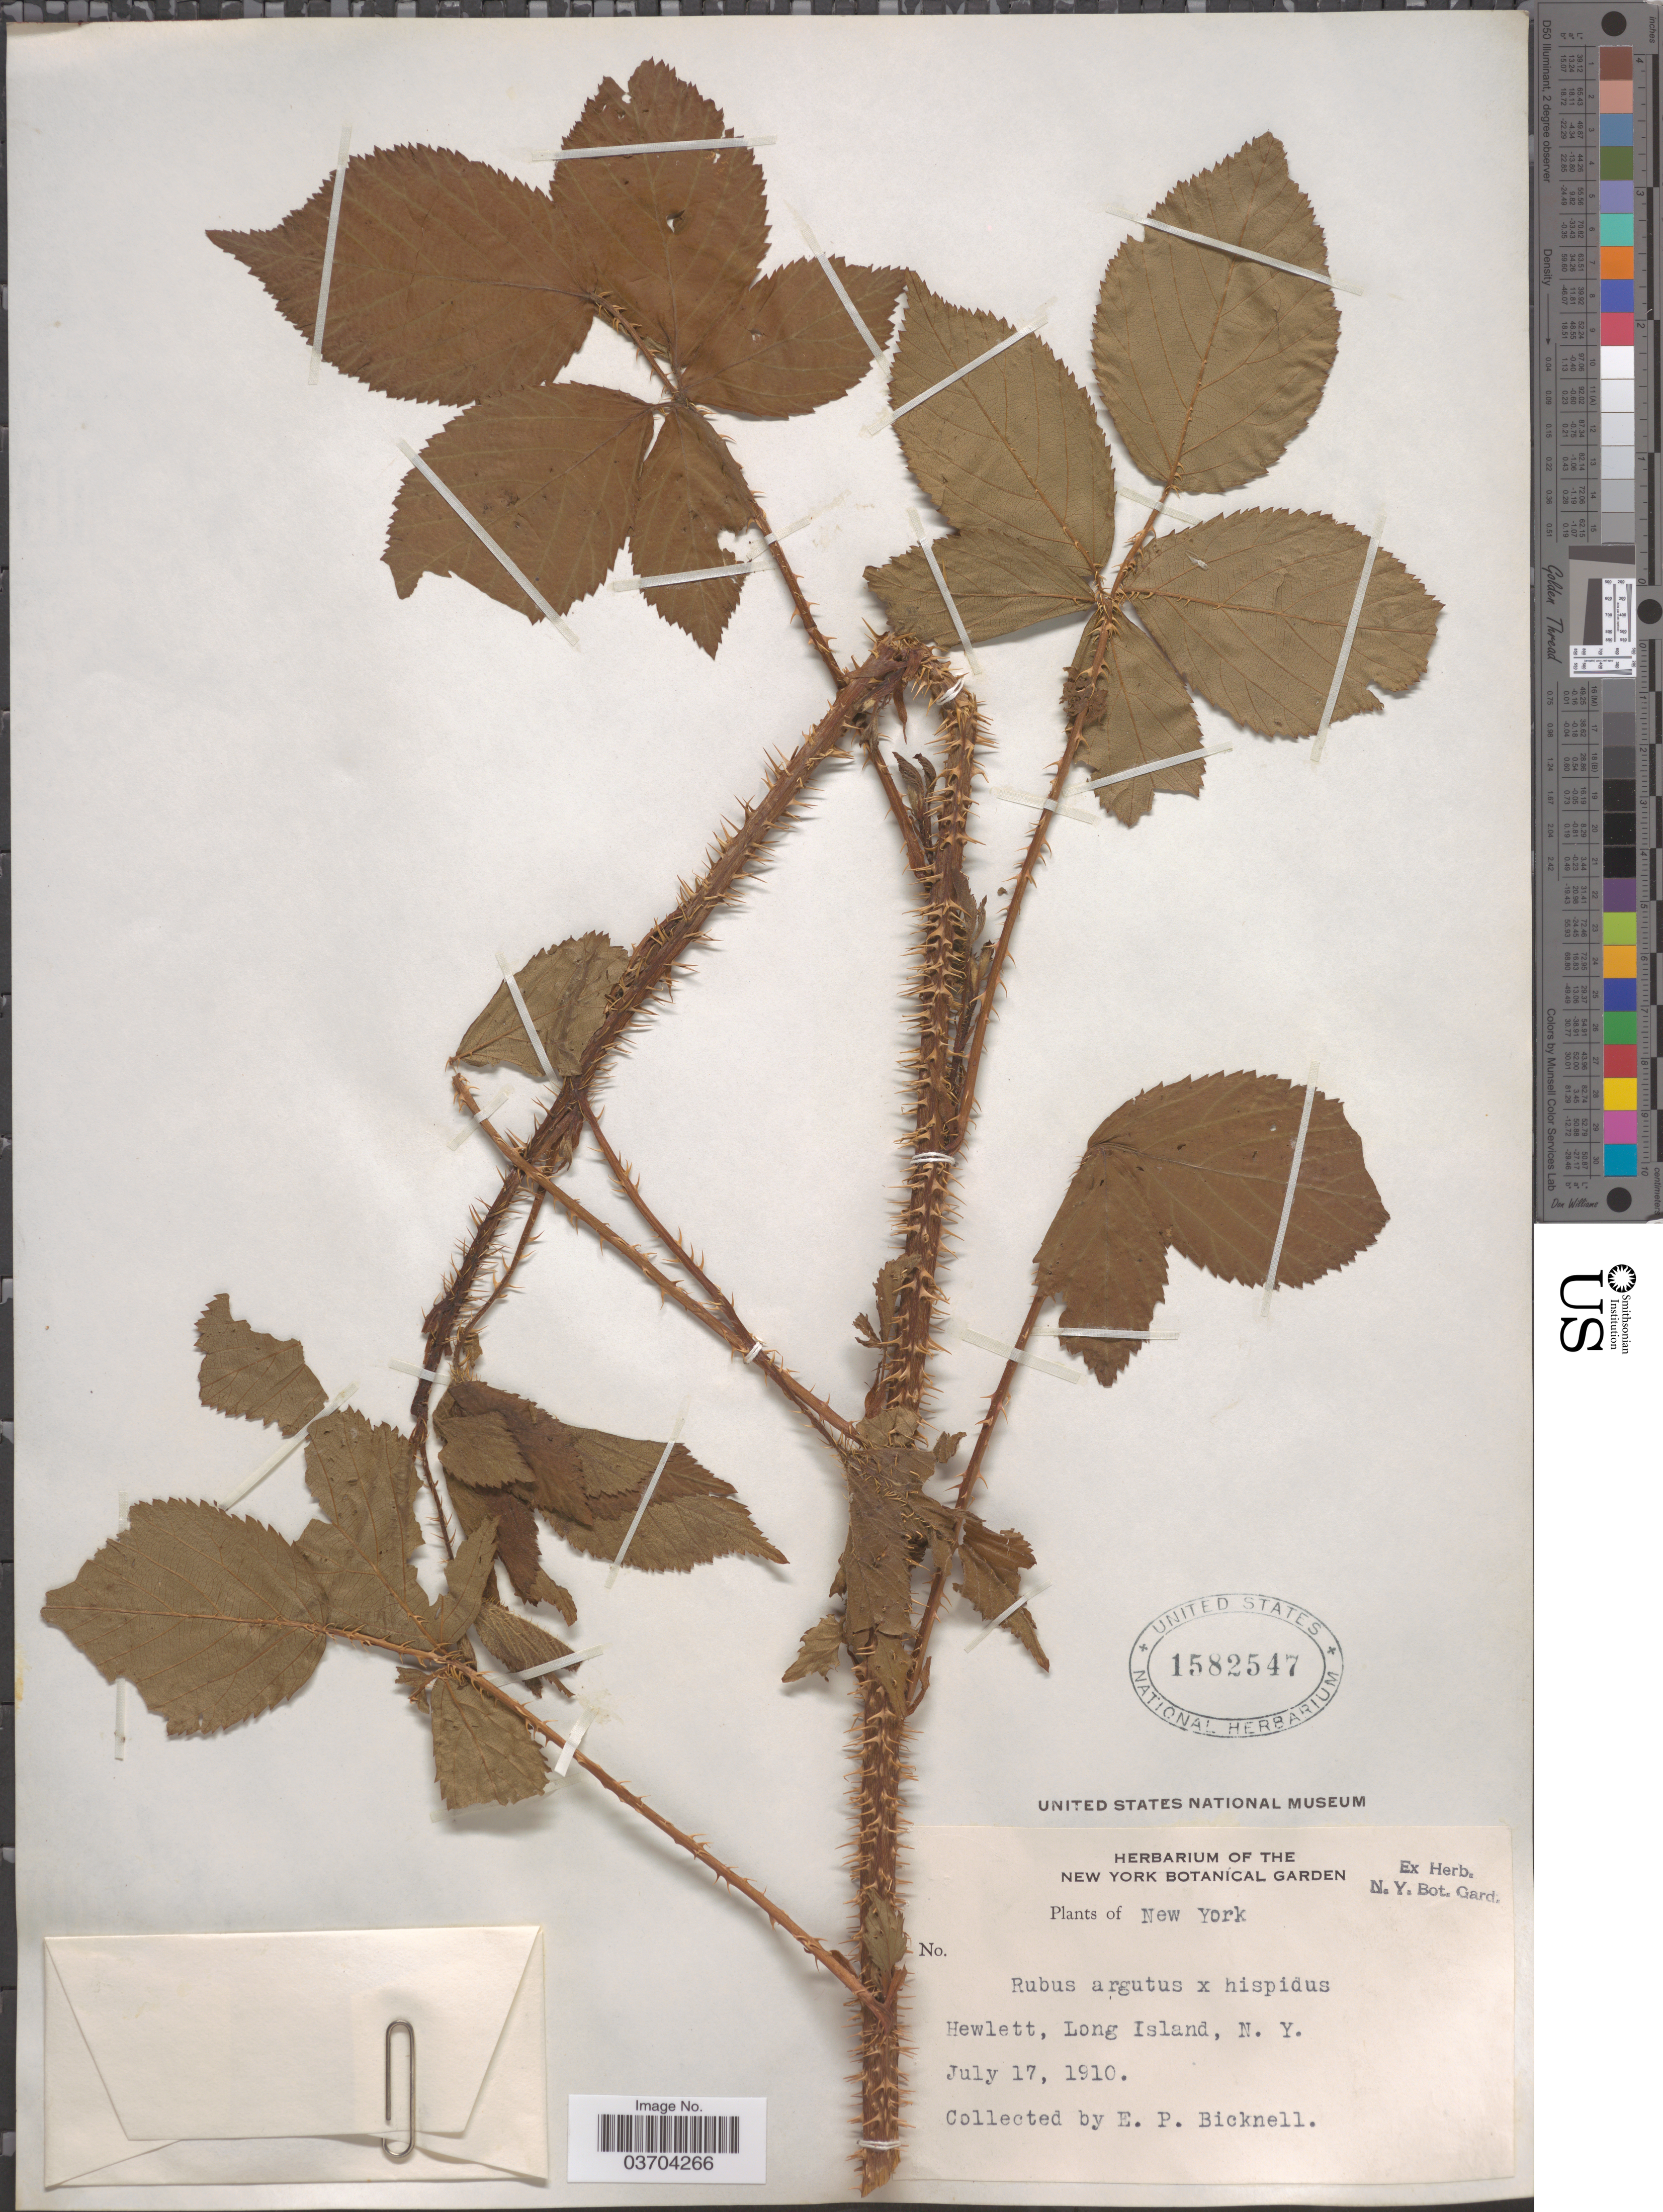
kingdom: Plantae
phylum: Tracheophyta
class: Magnoliopsida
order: Rosales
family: Rosaceae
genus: Rubus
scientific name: Rubus argutus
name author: Link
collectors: E. P. Bicknell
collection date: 1910-07-17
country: United States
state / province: New York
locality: Hewlett, Long Island.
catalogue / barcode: US 1582547